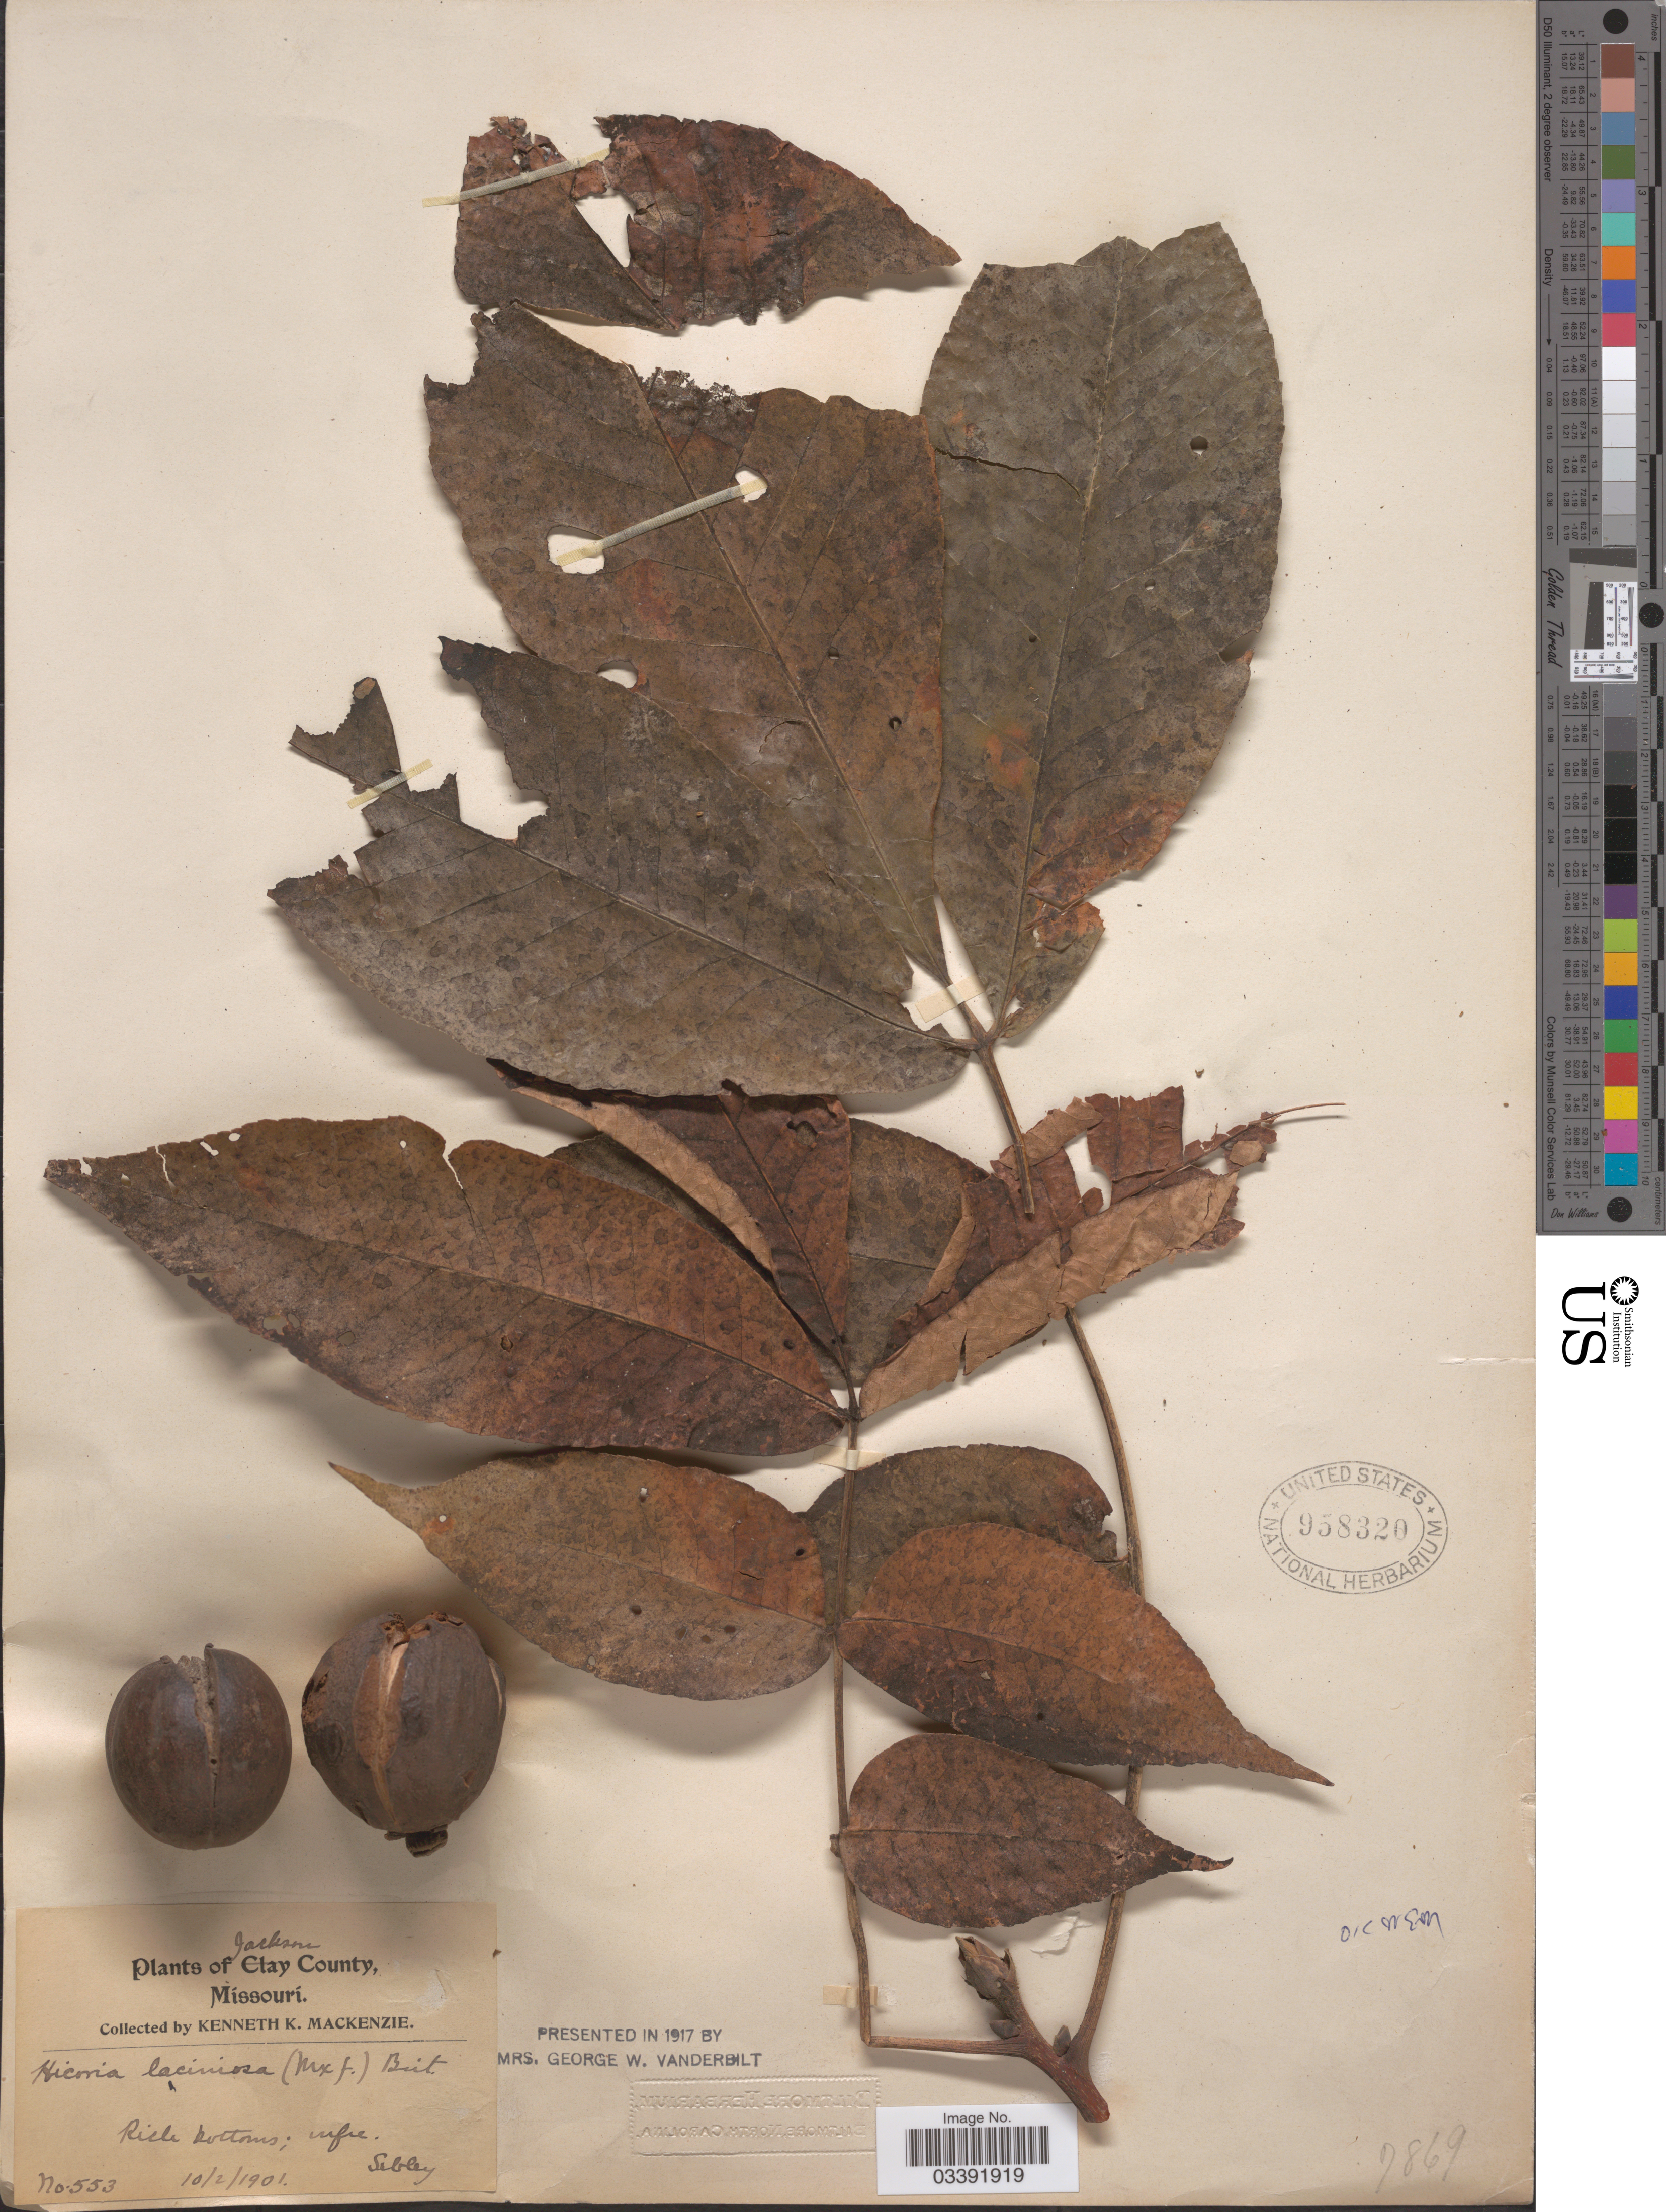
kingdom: Plantae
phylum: Tracheophyta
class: Magnoliopsida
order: Fagales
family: Juglandaceae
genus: Carya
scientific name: Carya laciniosa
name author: (F. Michx.) G. Don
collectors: K. K. Mackenzie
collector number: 553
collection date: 1901-10-02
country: United States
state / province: Missouri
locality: Jackson County. Rich bottoms. Sibley.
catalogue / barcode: US 958320